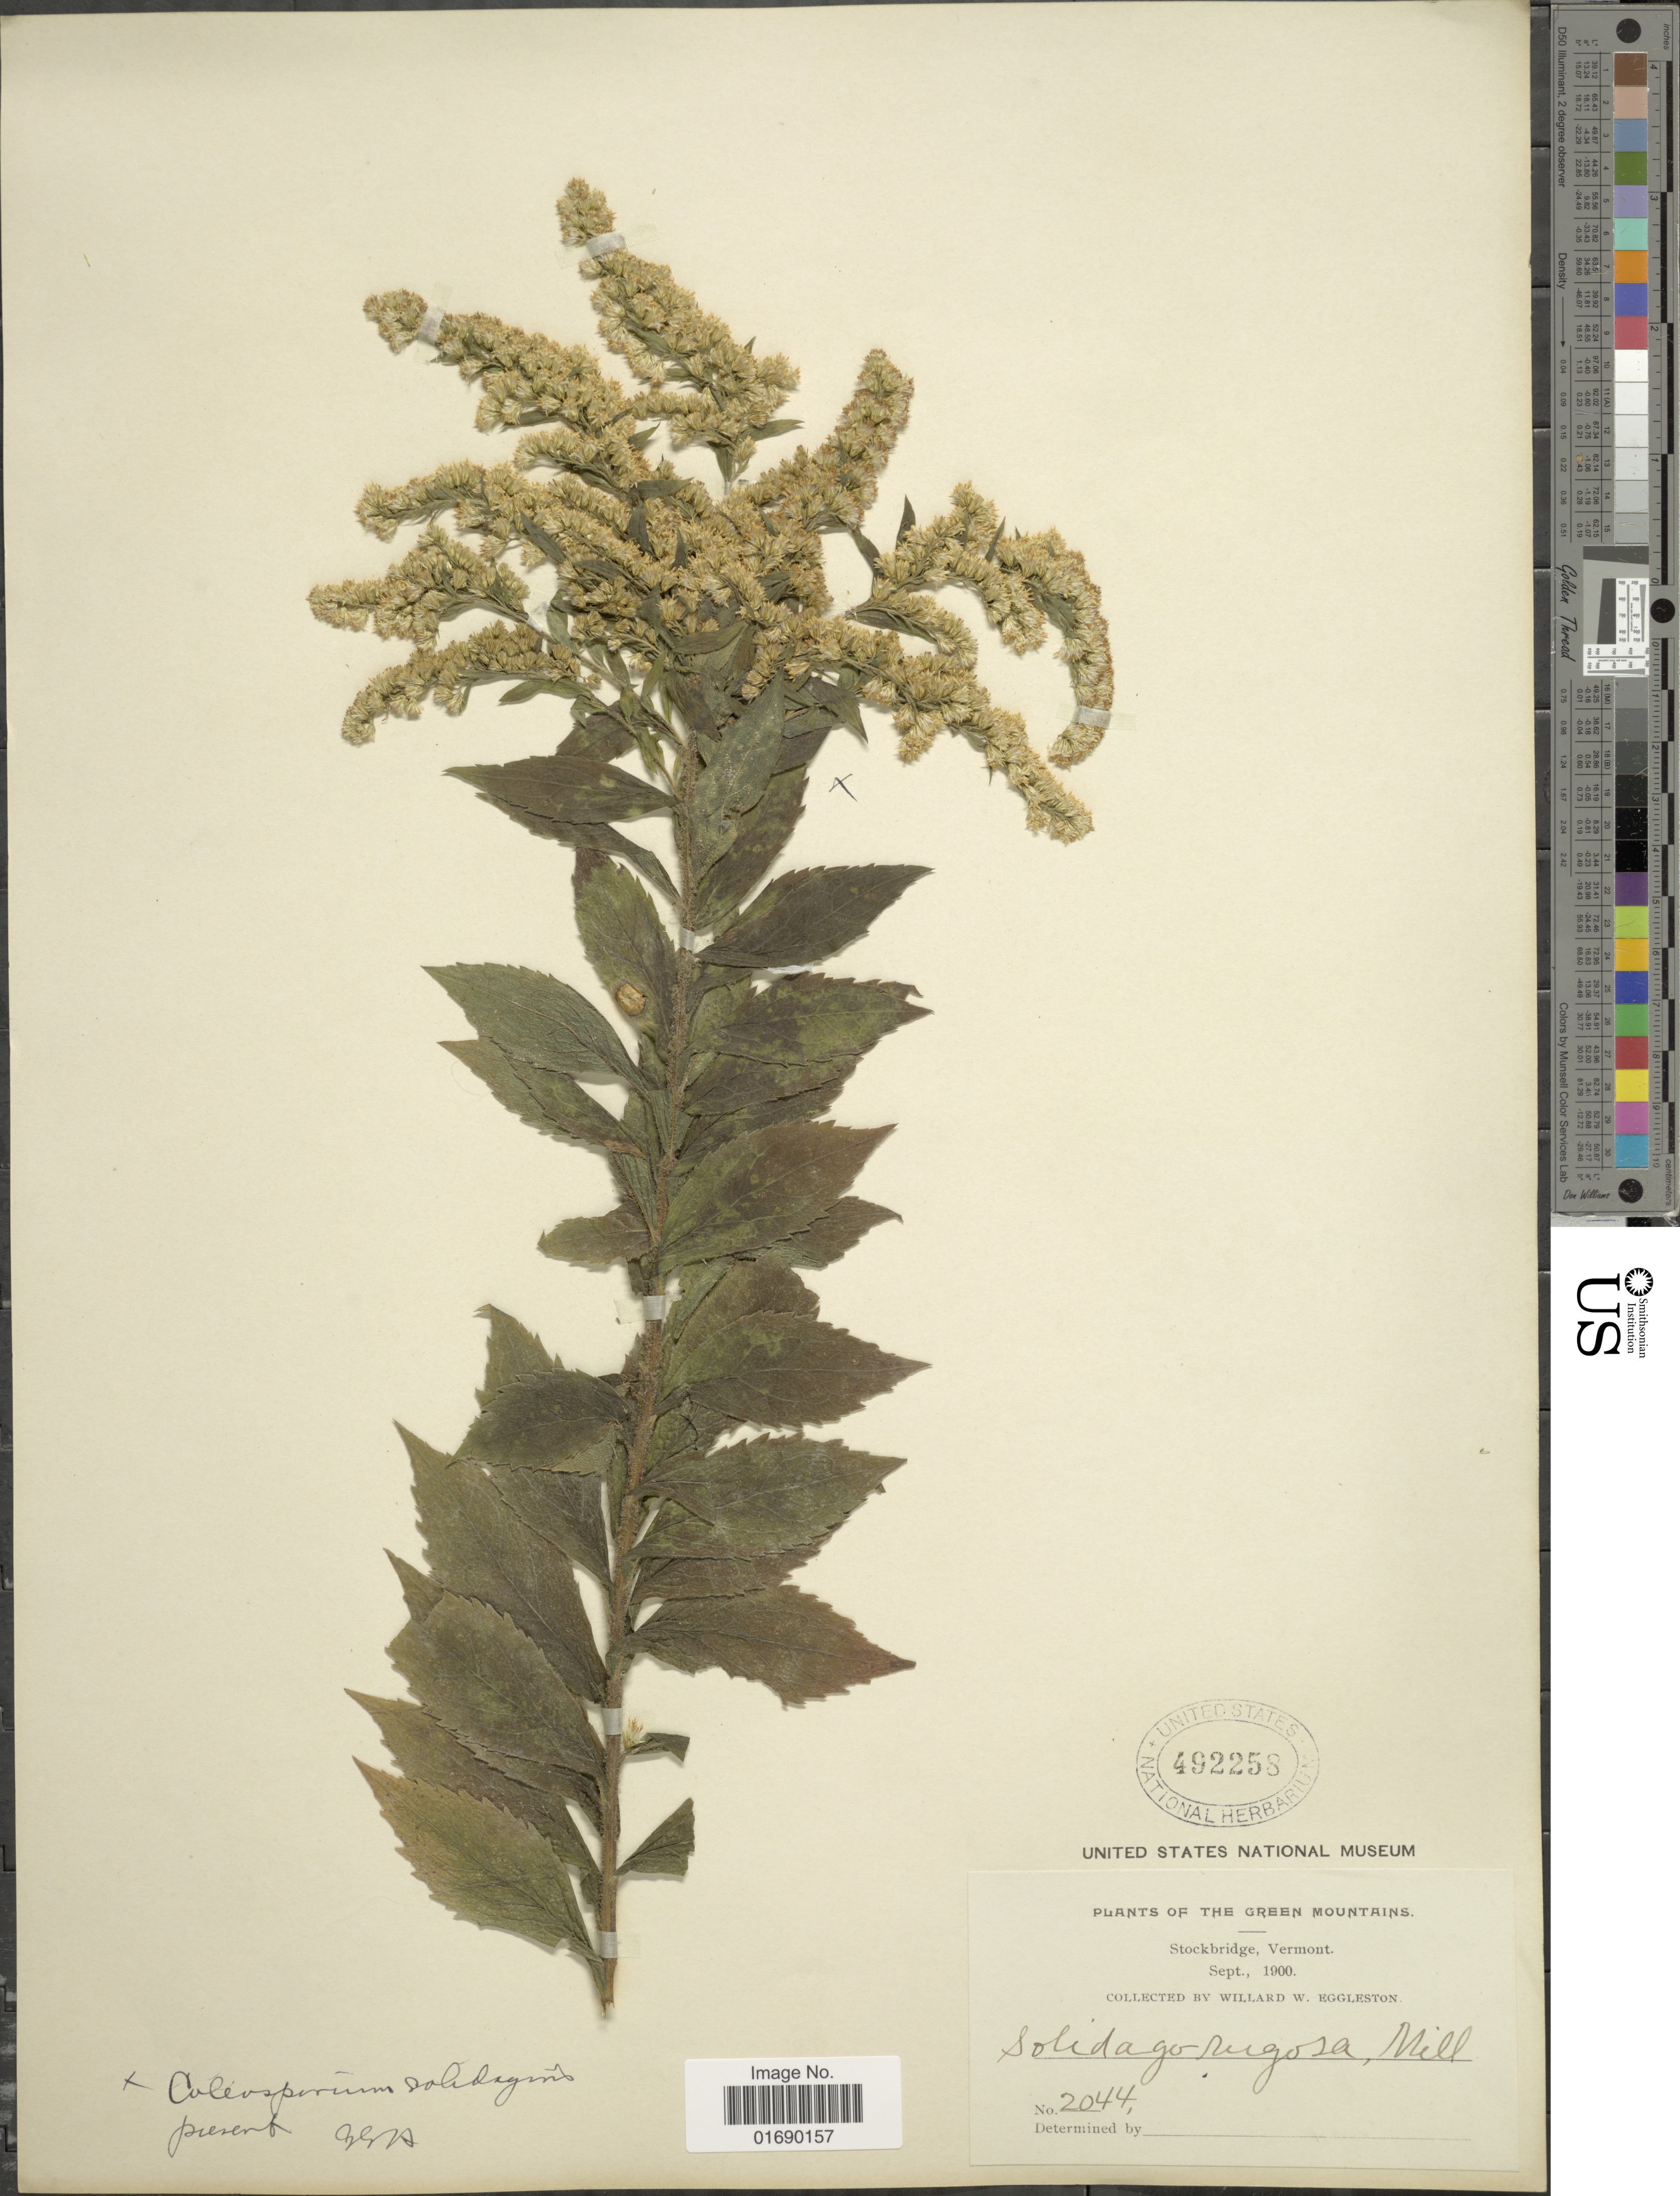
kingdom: Plantae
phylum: Tracheophyta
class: Magnoliopsida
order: Asterales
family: Asteraceae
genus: Solidago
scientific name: Solidago rugosa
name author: Mill.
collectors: W. W. Eggleston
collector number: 2044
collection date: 1990-09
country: United States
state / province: Vermont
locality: The Green Mountains, stockbridge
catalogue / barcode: US 492258